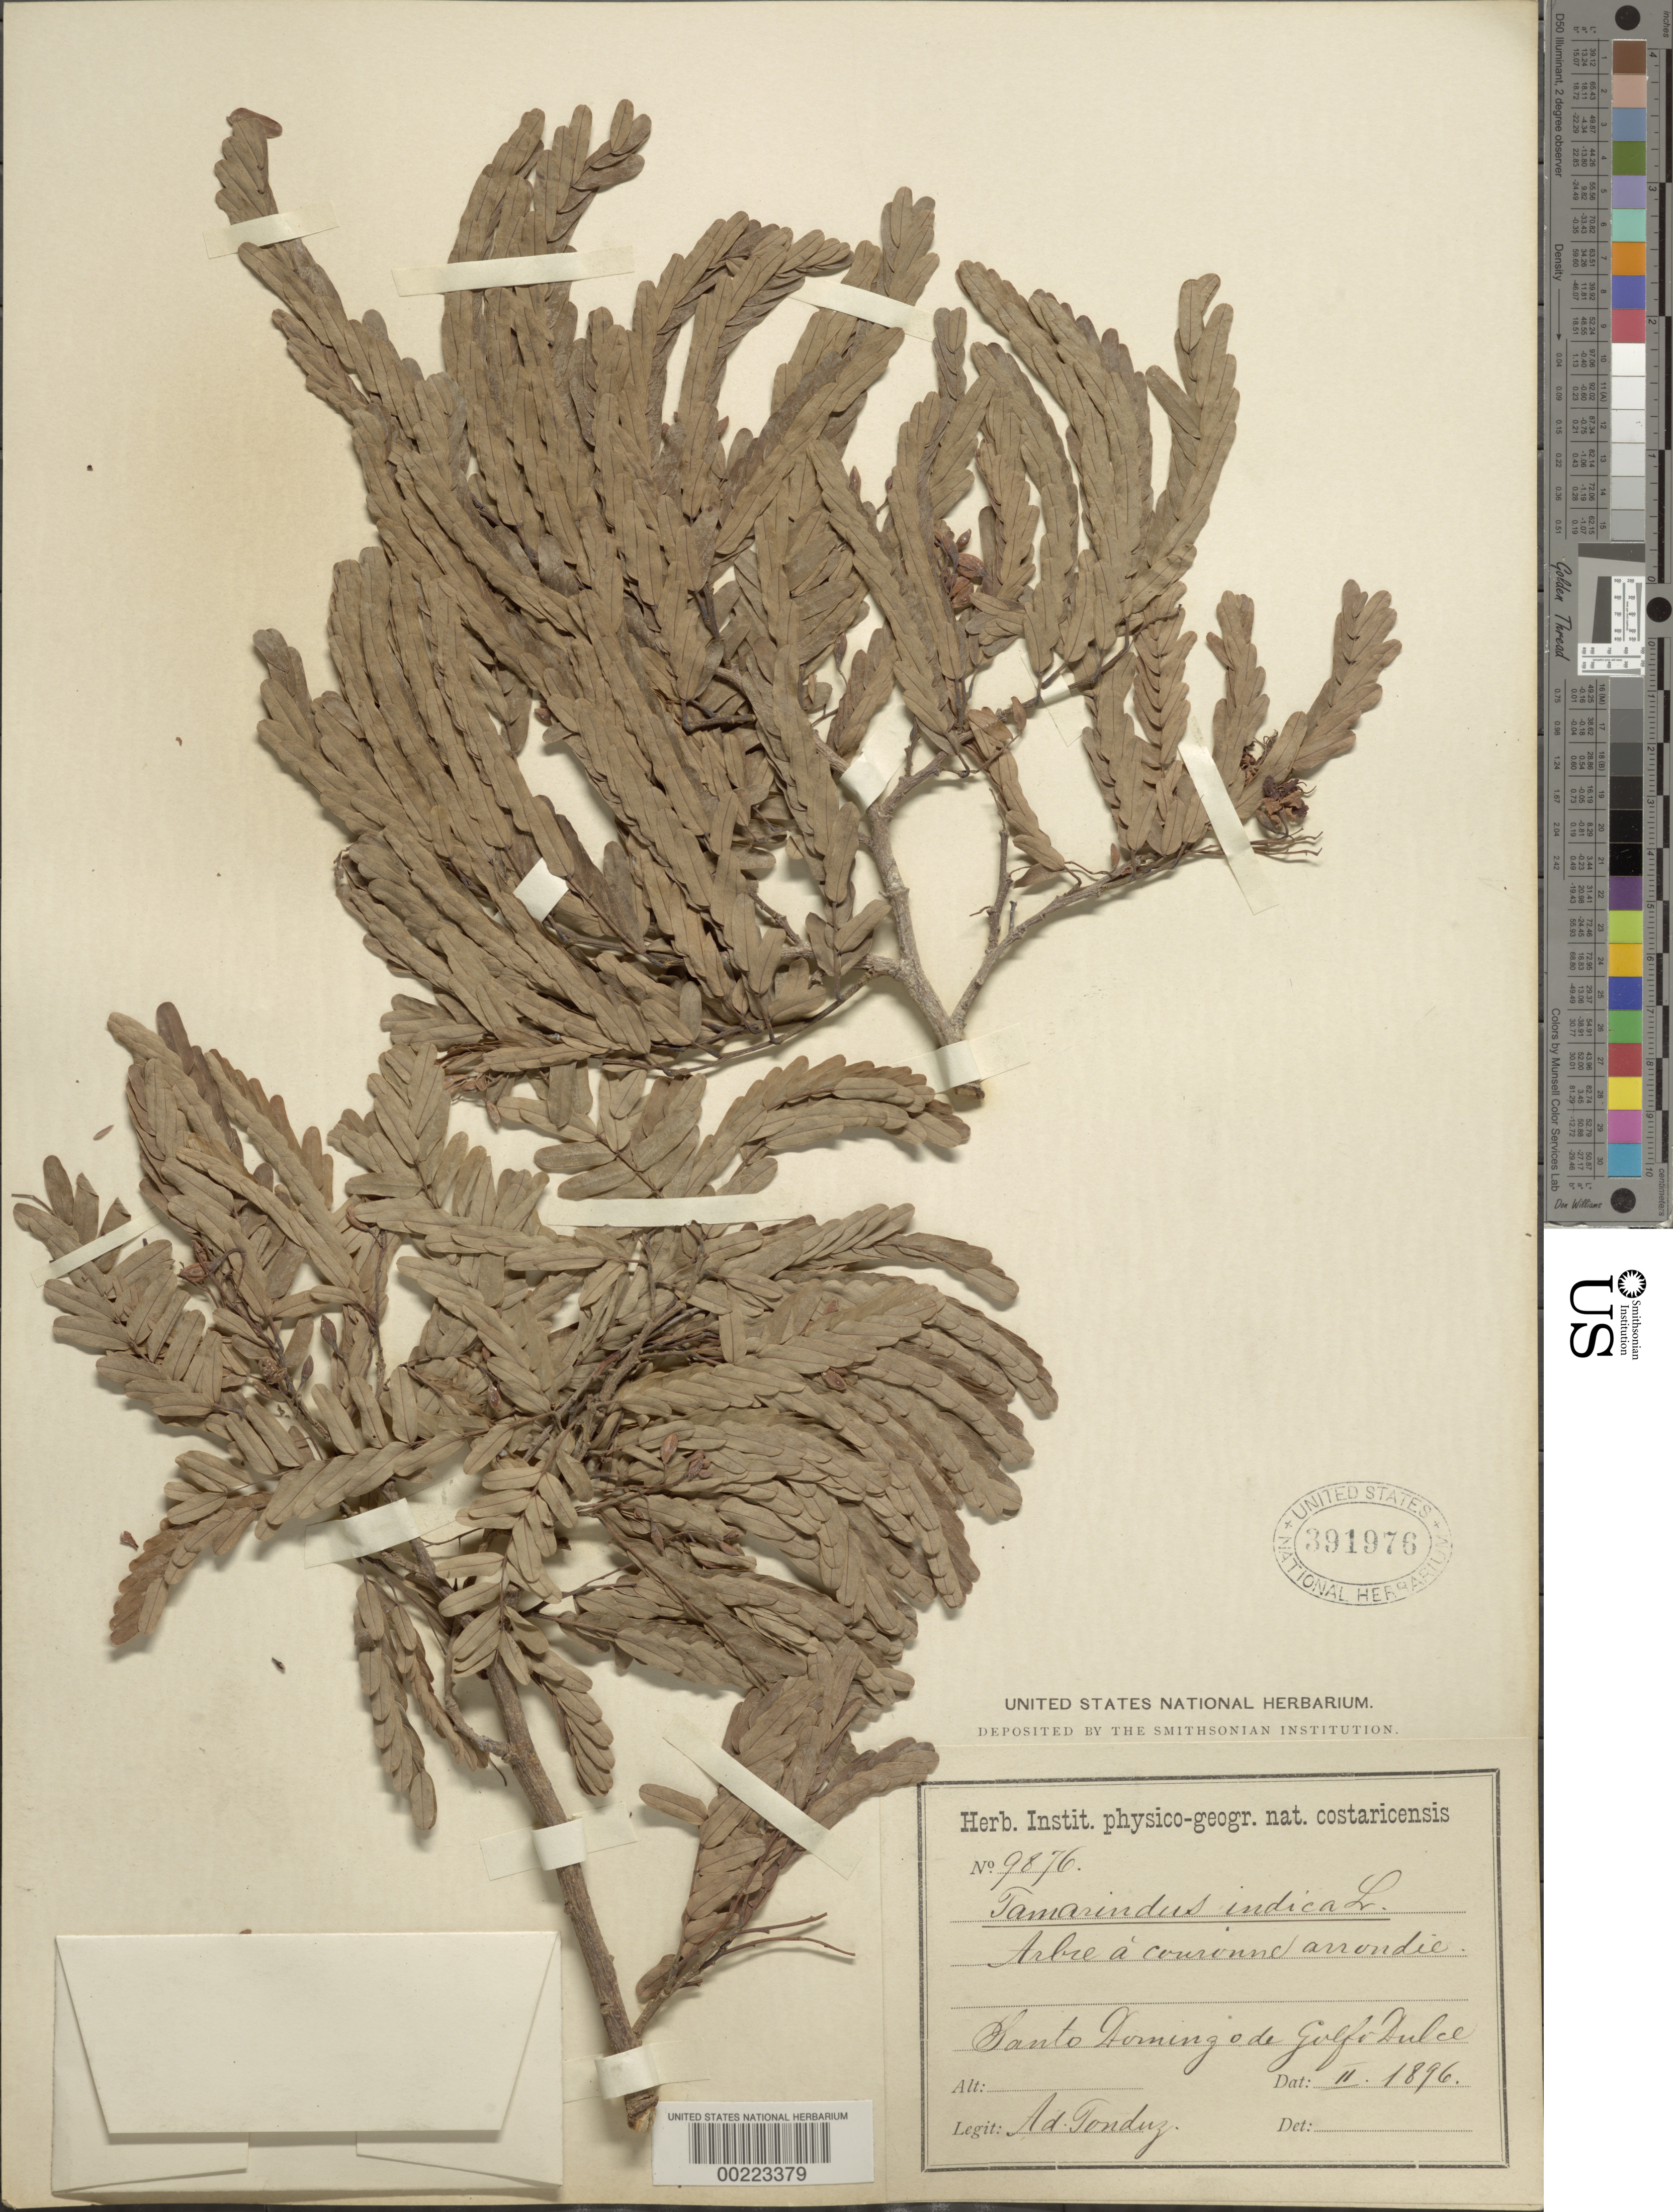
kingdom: Plantae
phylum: Tracheophyta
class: Magnoliopsida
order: Fabales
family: Fabaceae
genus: Tamarindus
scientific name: Tamarindus indica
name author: L.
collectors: A. Tonduz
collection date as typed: Feb 1896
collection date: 1896-02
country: Costa Rica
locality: Santo Domingo de Golfo Dulce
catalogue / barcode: US 391976